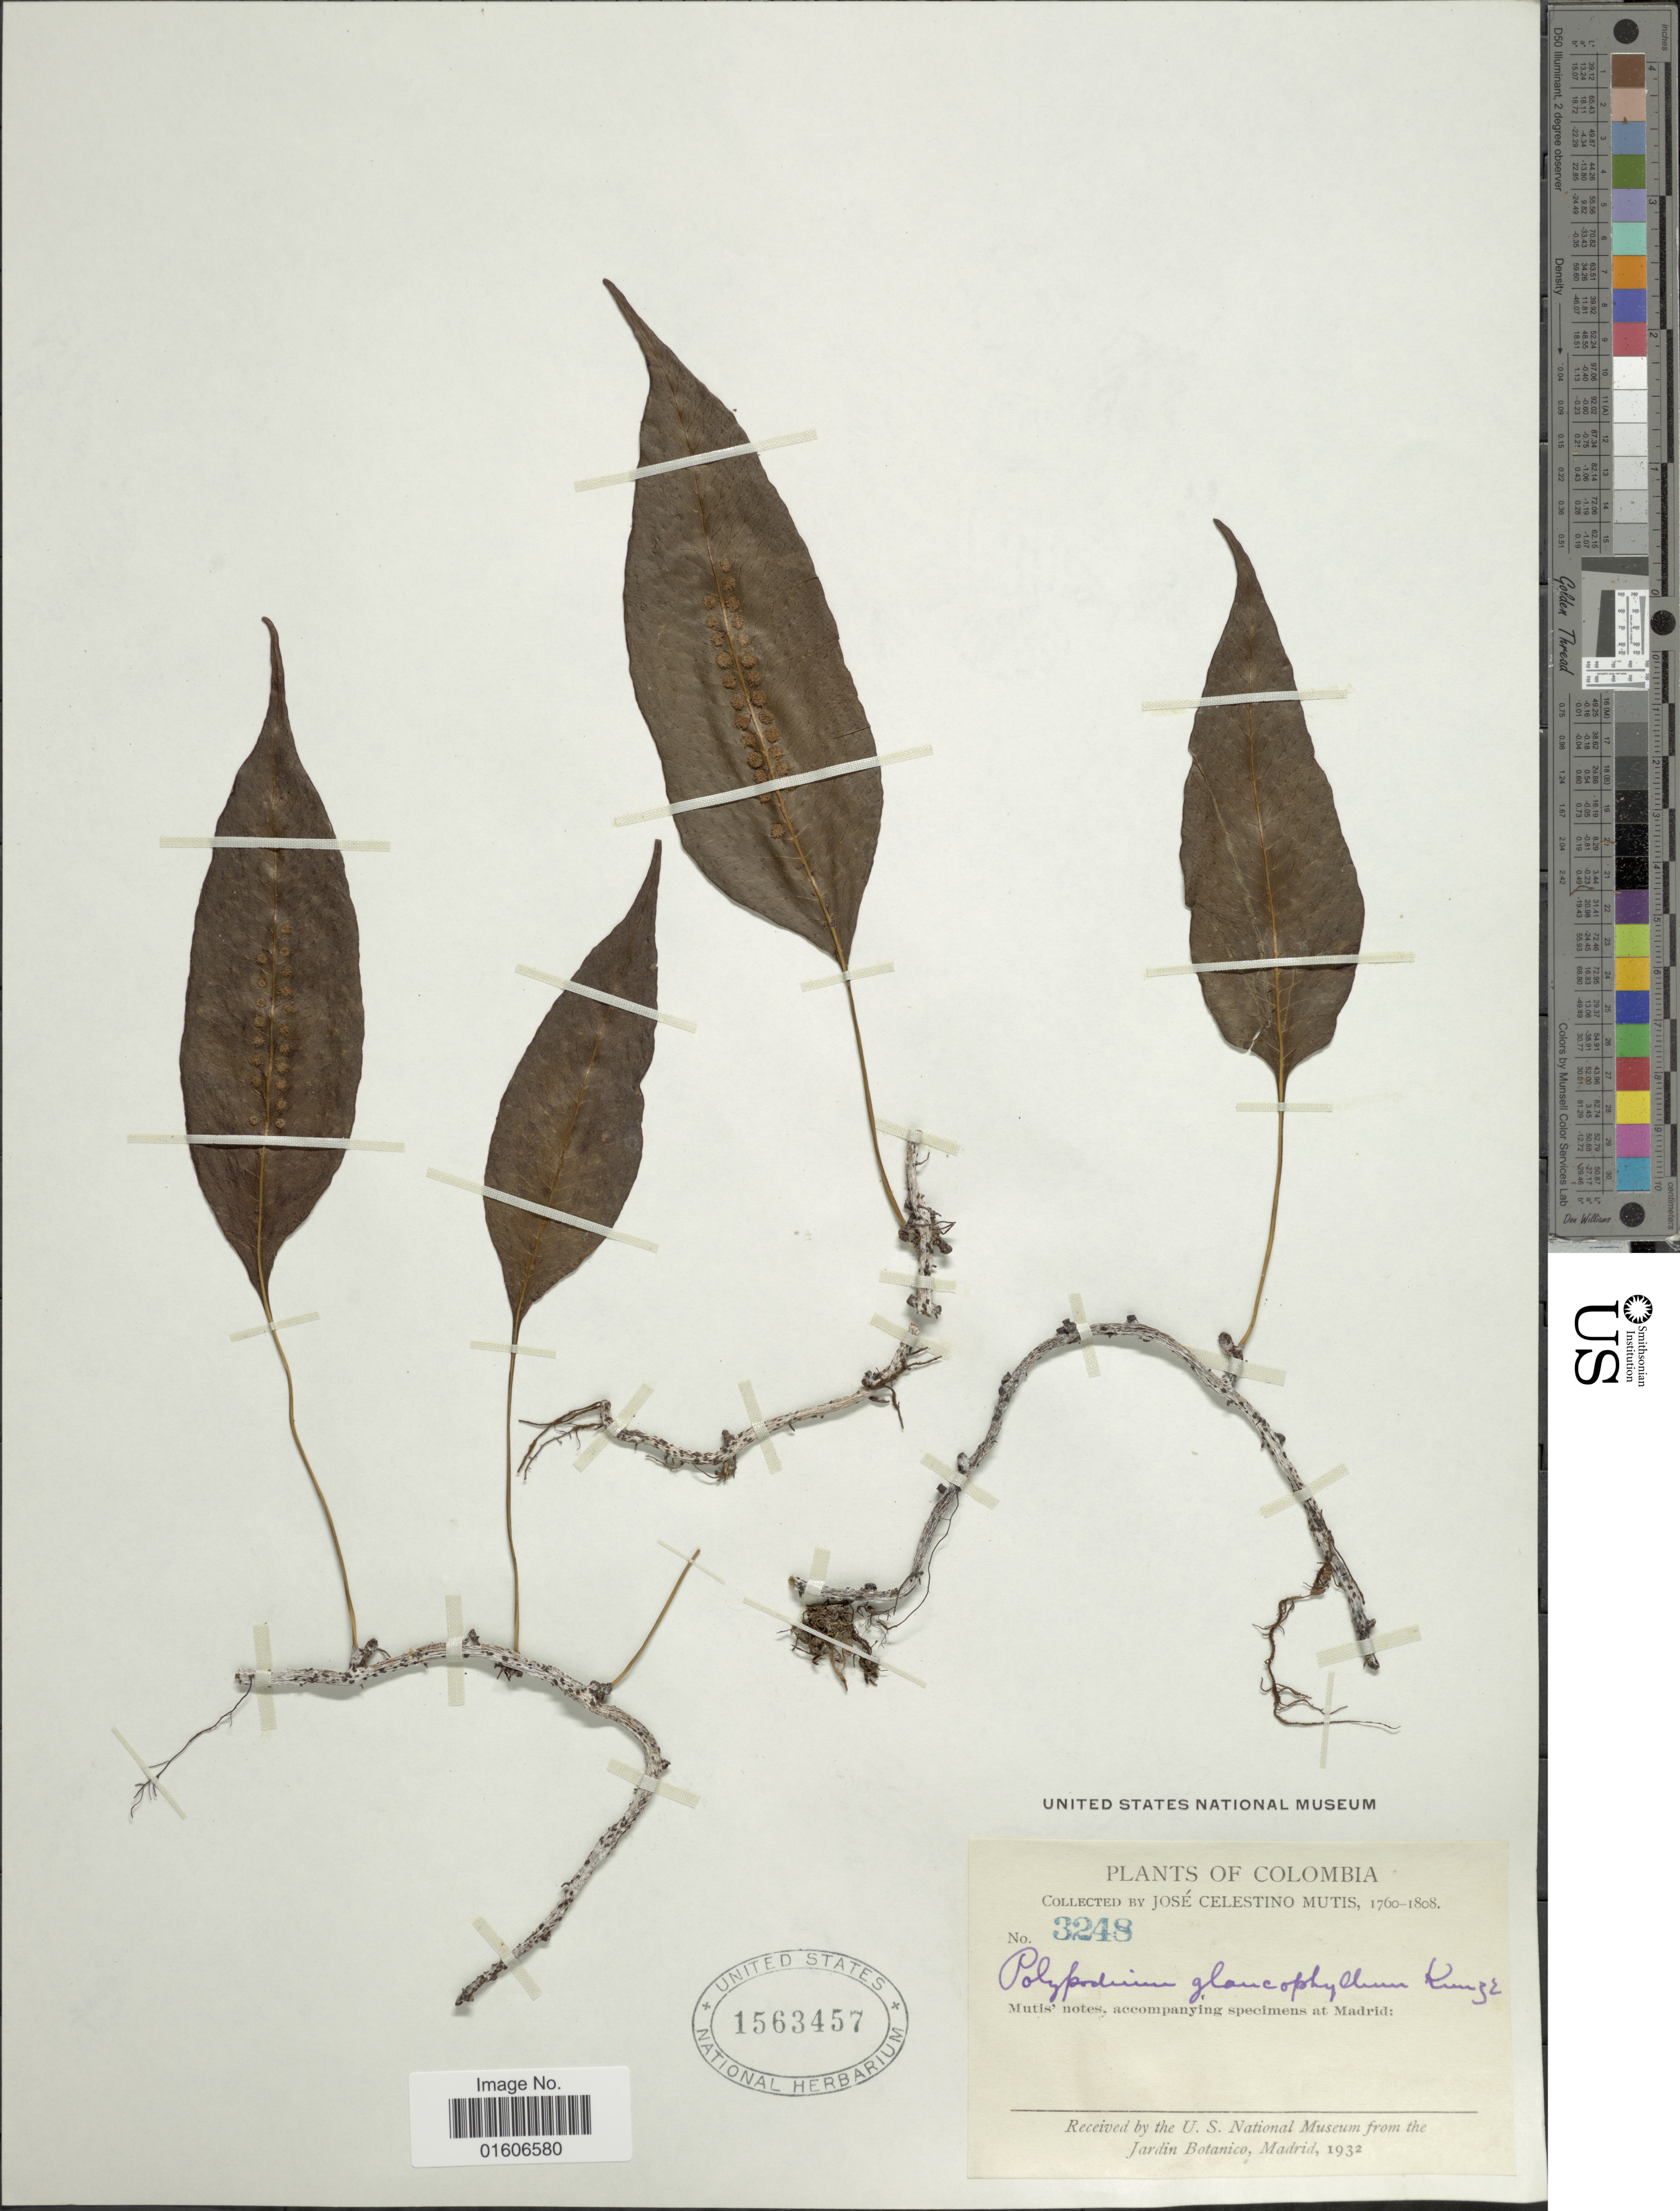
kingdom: Plantae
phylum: Tracheophyta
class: Polypodiopsida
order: Polypodiales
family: Polypodiaceae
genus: Serpocaulon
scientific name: Serpocaulon levigatum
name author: (Cav.) A.R. Sm.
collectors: J. C. B. Mutis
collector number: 3248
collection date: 1760/1808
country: Colombia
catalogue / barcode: US 1563457